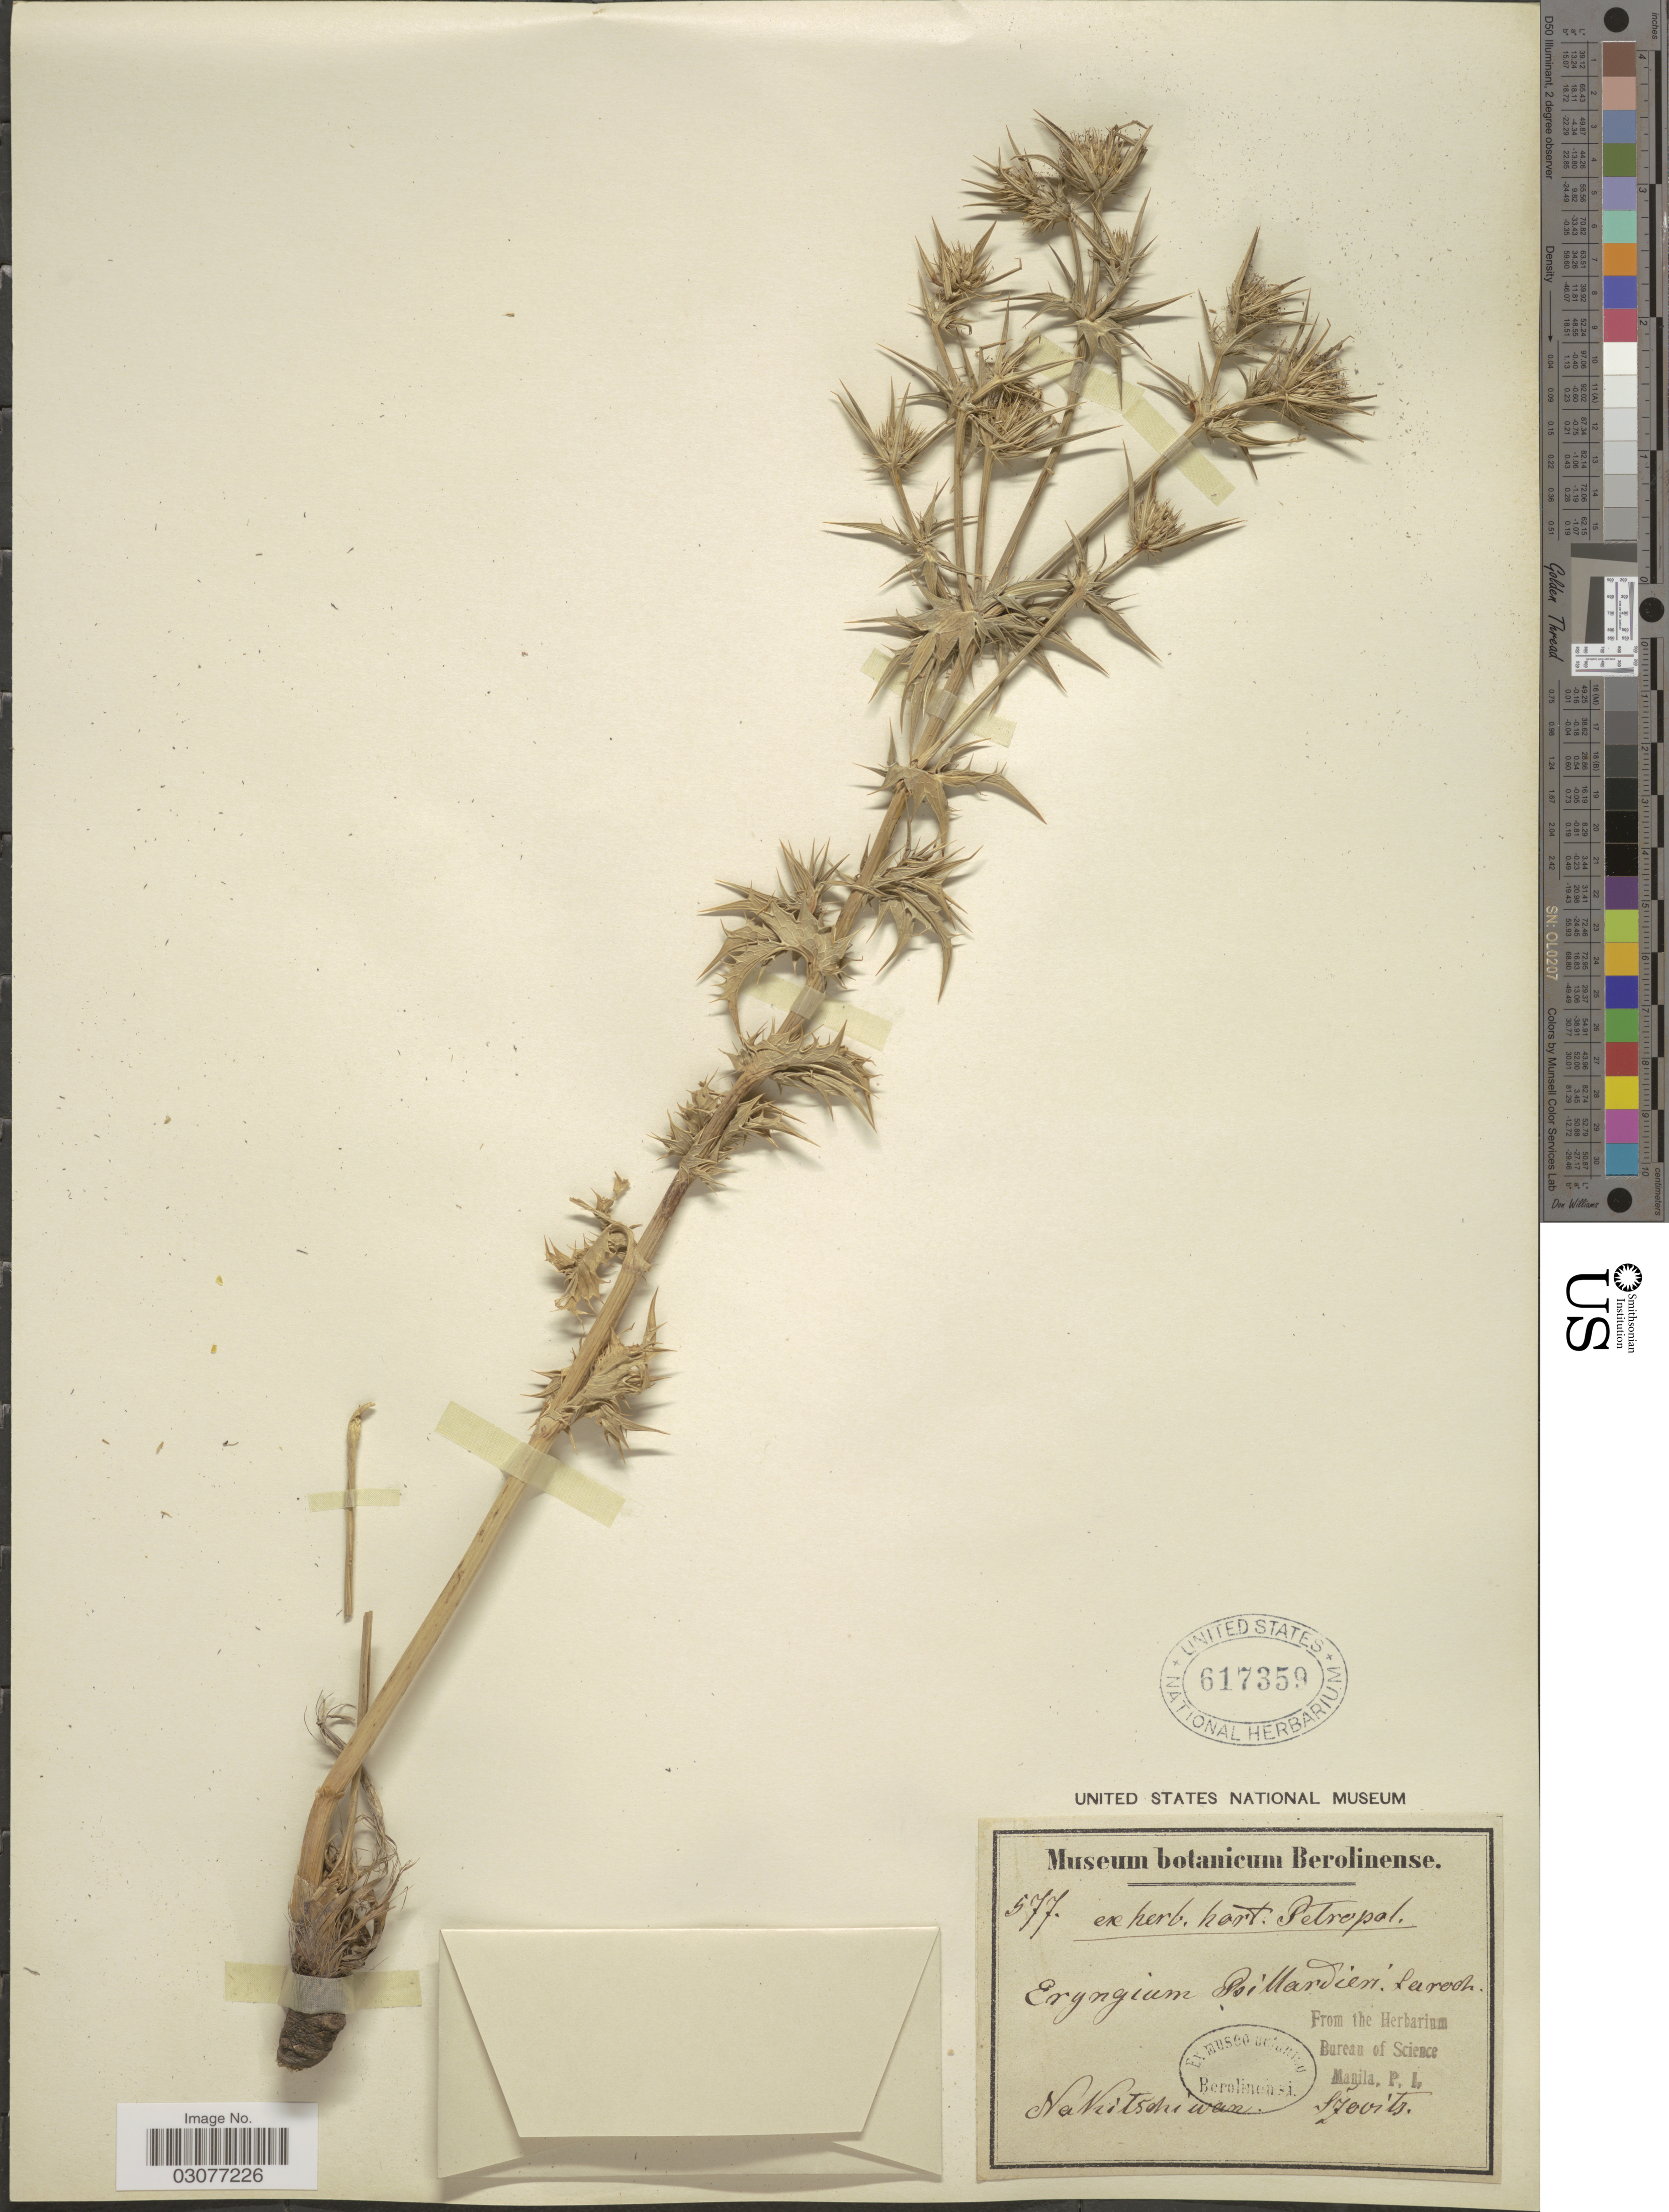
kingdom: Plantae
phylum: Tracheophyta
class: Magnoliopsida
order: Apiales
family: Apiaceae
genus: Eryngium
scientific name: Eryngium billardierei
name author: F. Delaroche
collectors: Szovits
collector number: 577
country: Armenia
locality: Nakitschiwan.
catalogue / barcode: US 617359